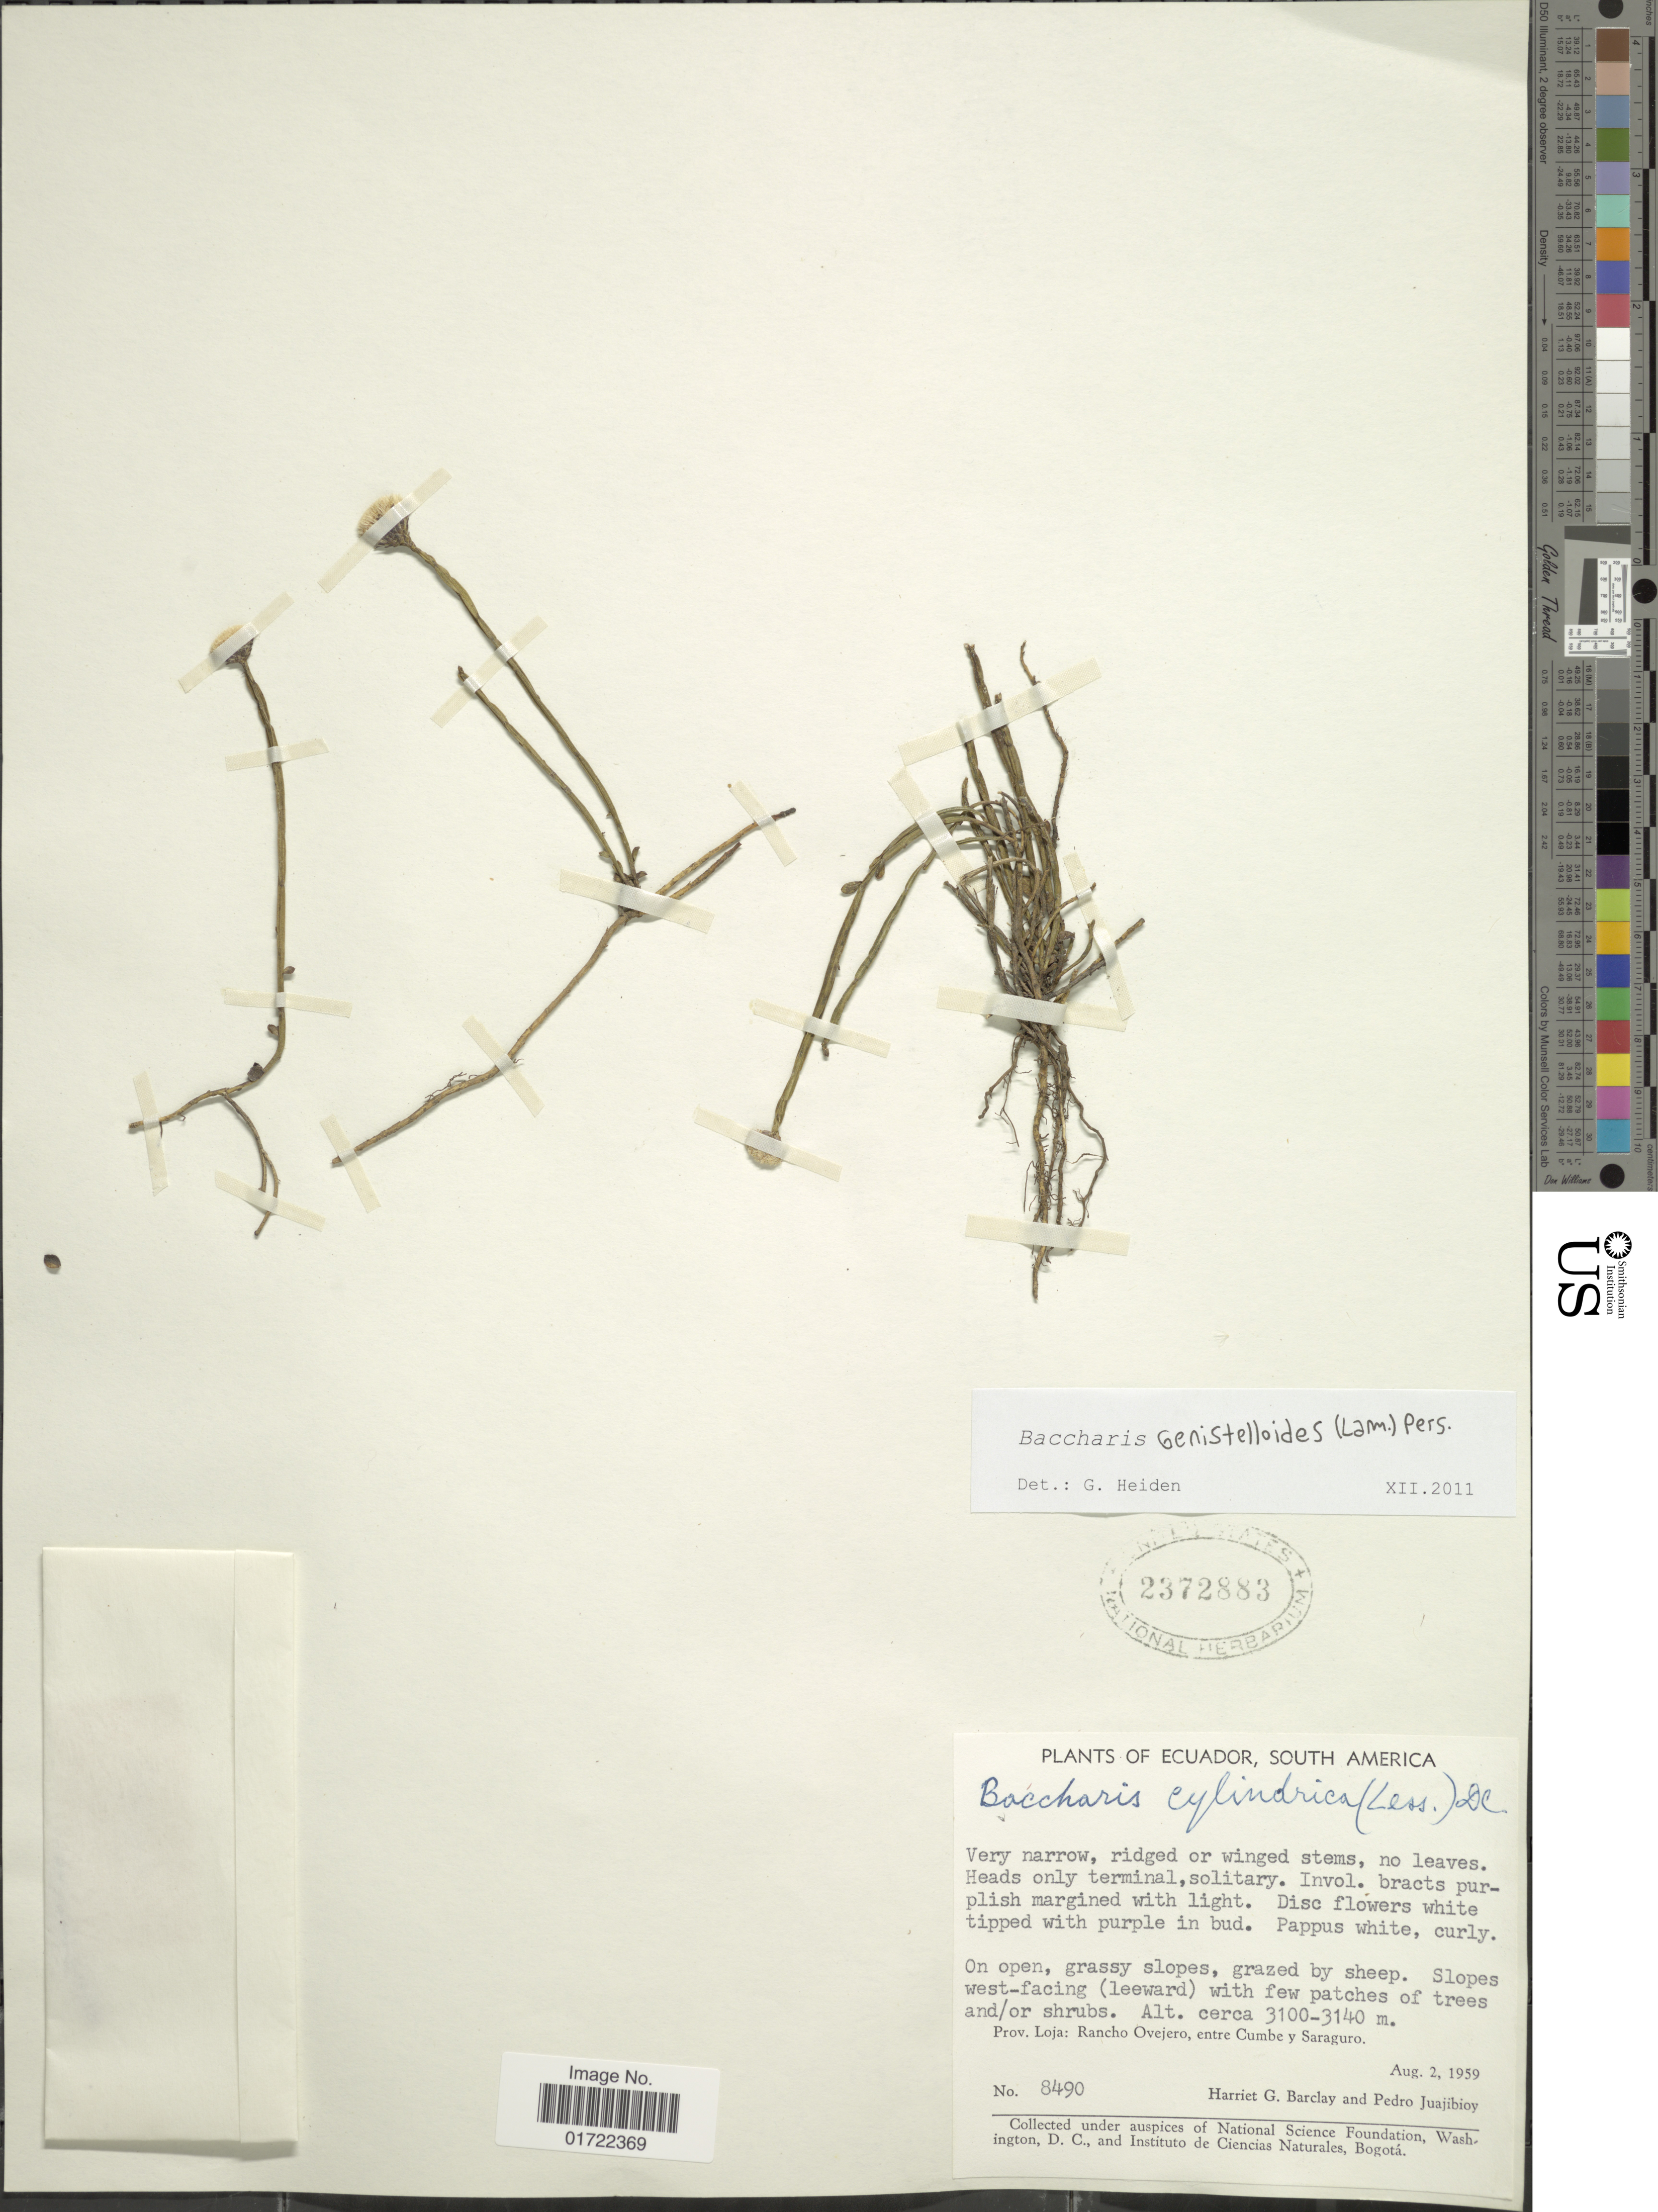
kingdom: Plantae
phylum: Tracheophyta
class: Magnoliopsida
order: Asterales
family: Asteraceae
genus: Baccharis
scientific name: Baccharis genistelloides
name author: (Lam.) Pers.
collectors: H. G. Barclay & P. Juajibioy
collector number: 8490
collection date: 1959-08-02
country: Ecuador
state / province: Loja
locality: Rancho Ovejero, entre Cumbe y Saraguro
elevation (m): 3100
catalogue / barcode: US 2372883